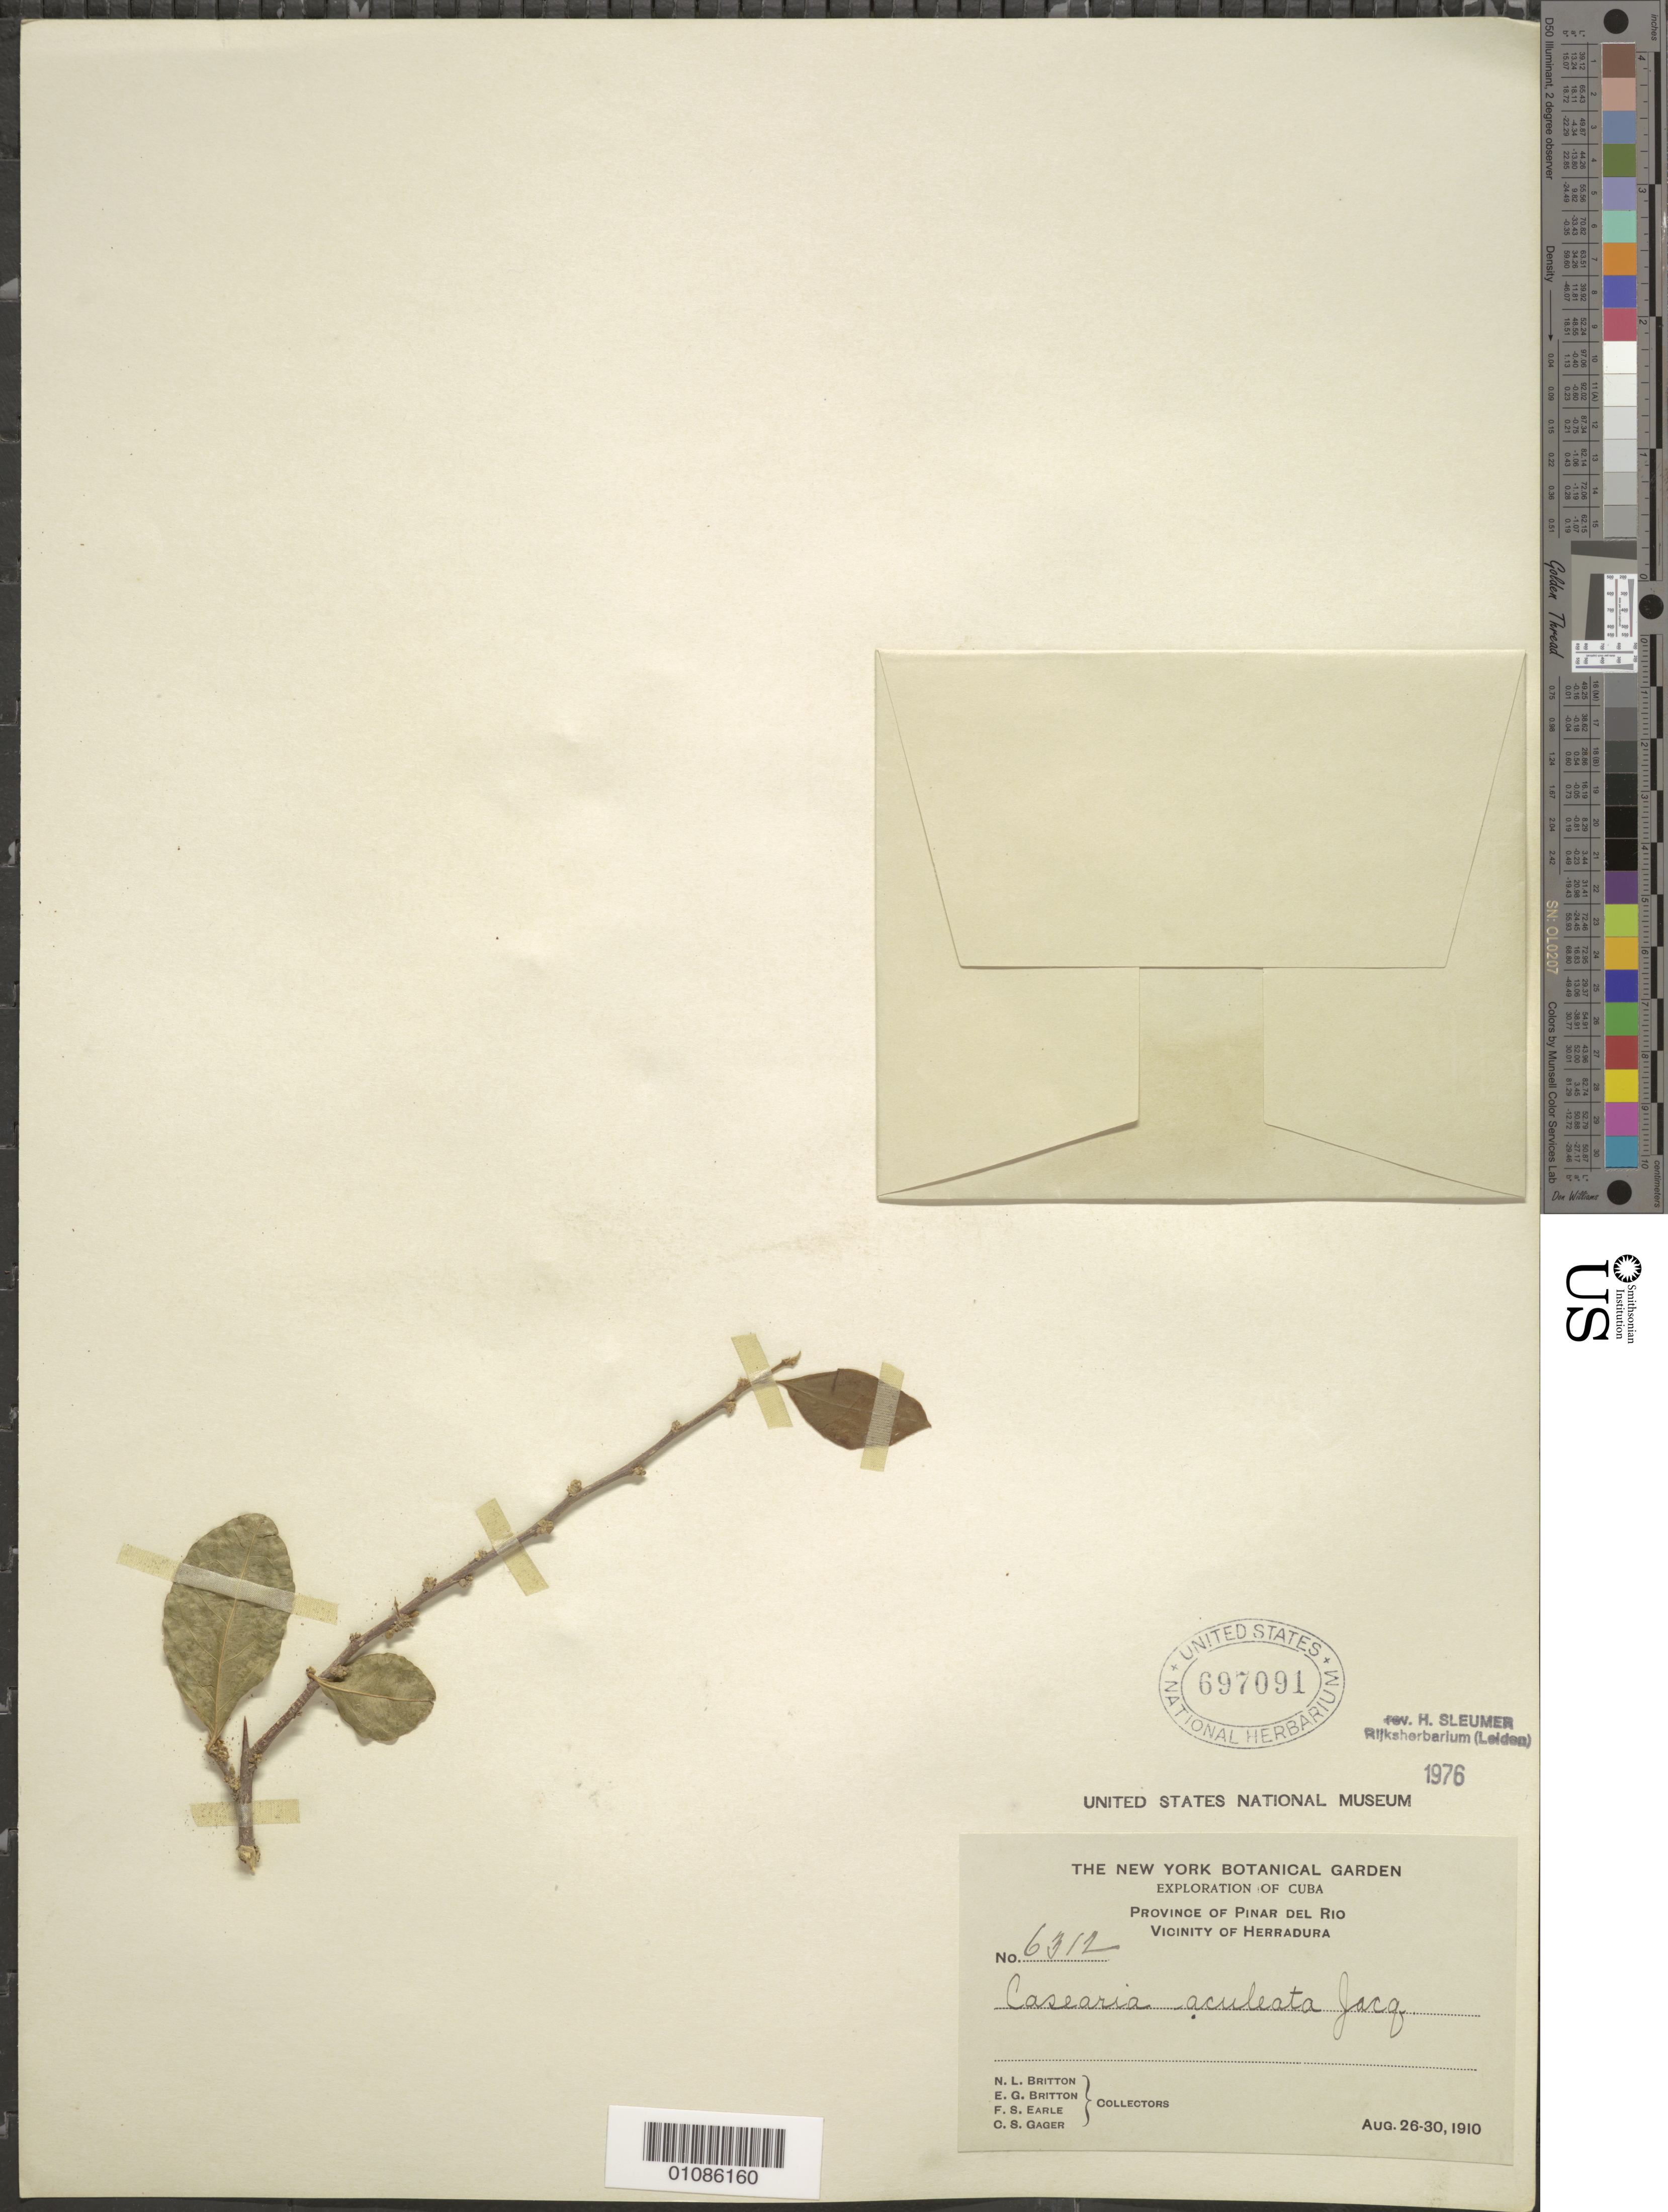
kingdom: Plantae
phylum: Tracheophyta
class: Magnoliopsida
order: Malpighiales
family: Salicaceae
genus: Casearia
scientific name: Casearia aculeata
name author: Jacq.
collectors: N. Britton, E. G. Britton, F. S. Earle & C. Gager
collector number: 6312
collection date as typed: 26 Aug 1910 to 30 Aug 1910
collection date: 1910-08-26/1910-08-30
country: Cuba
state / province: Pinar del Rio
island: Cuba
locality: Pinar del Rio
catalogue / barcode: US 697091